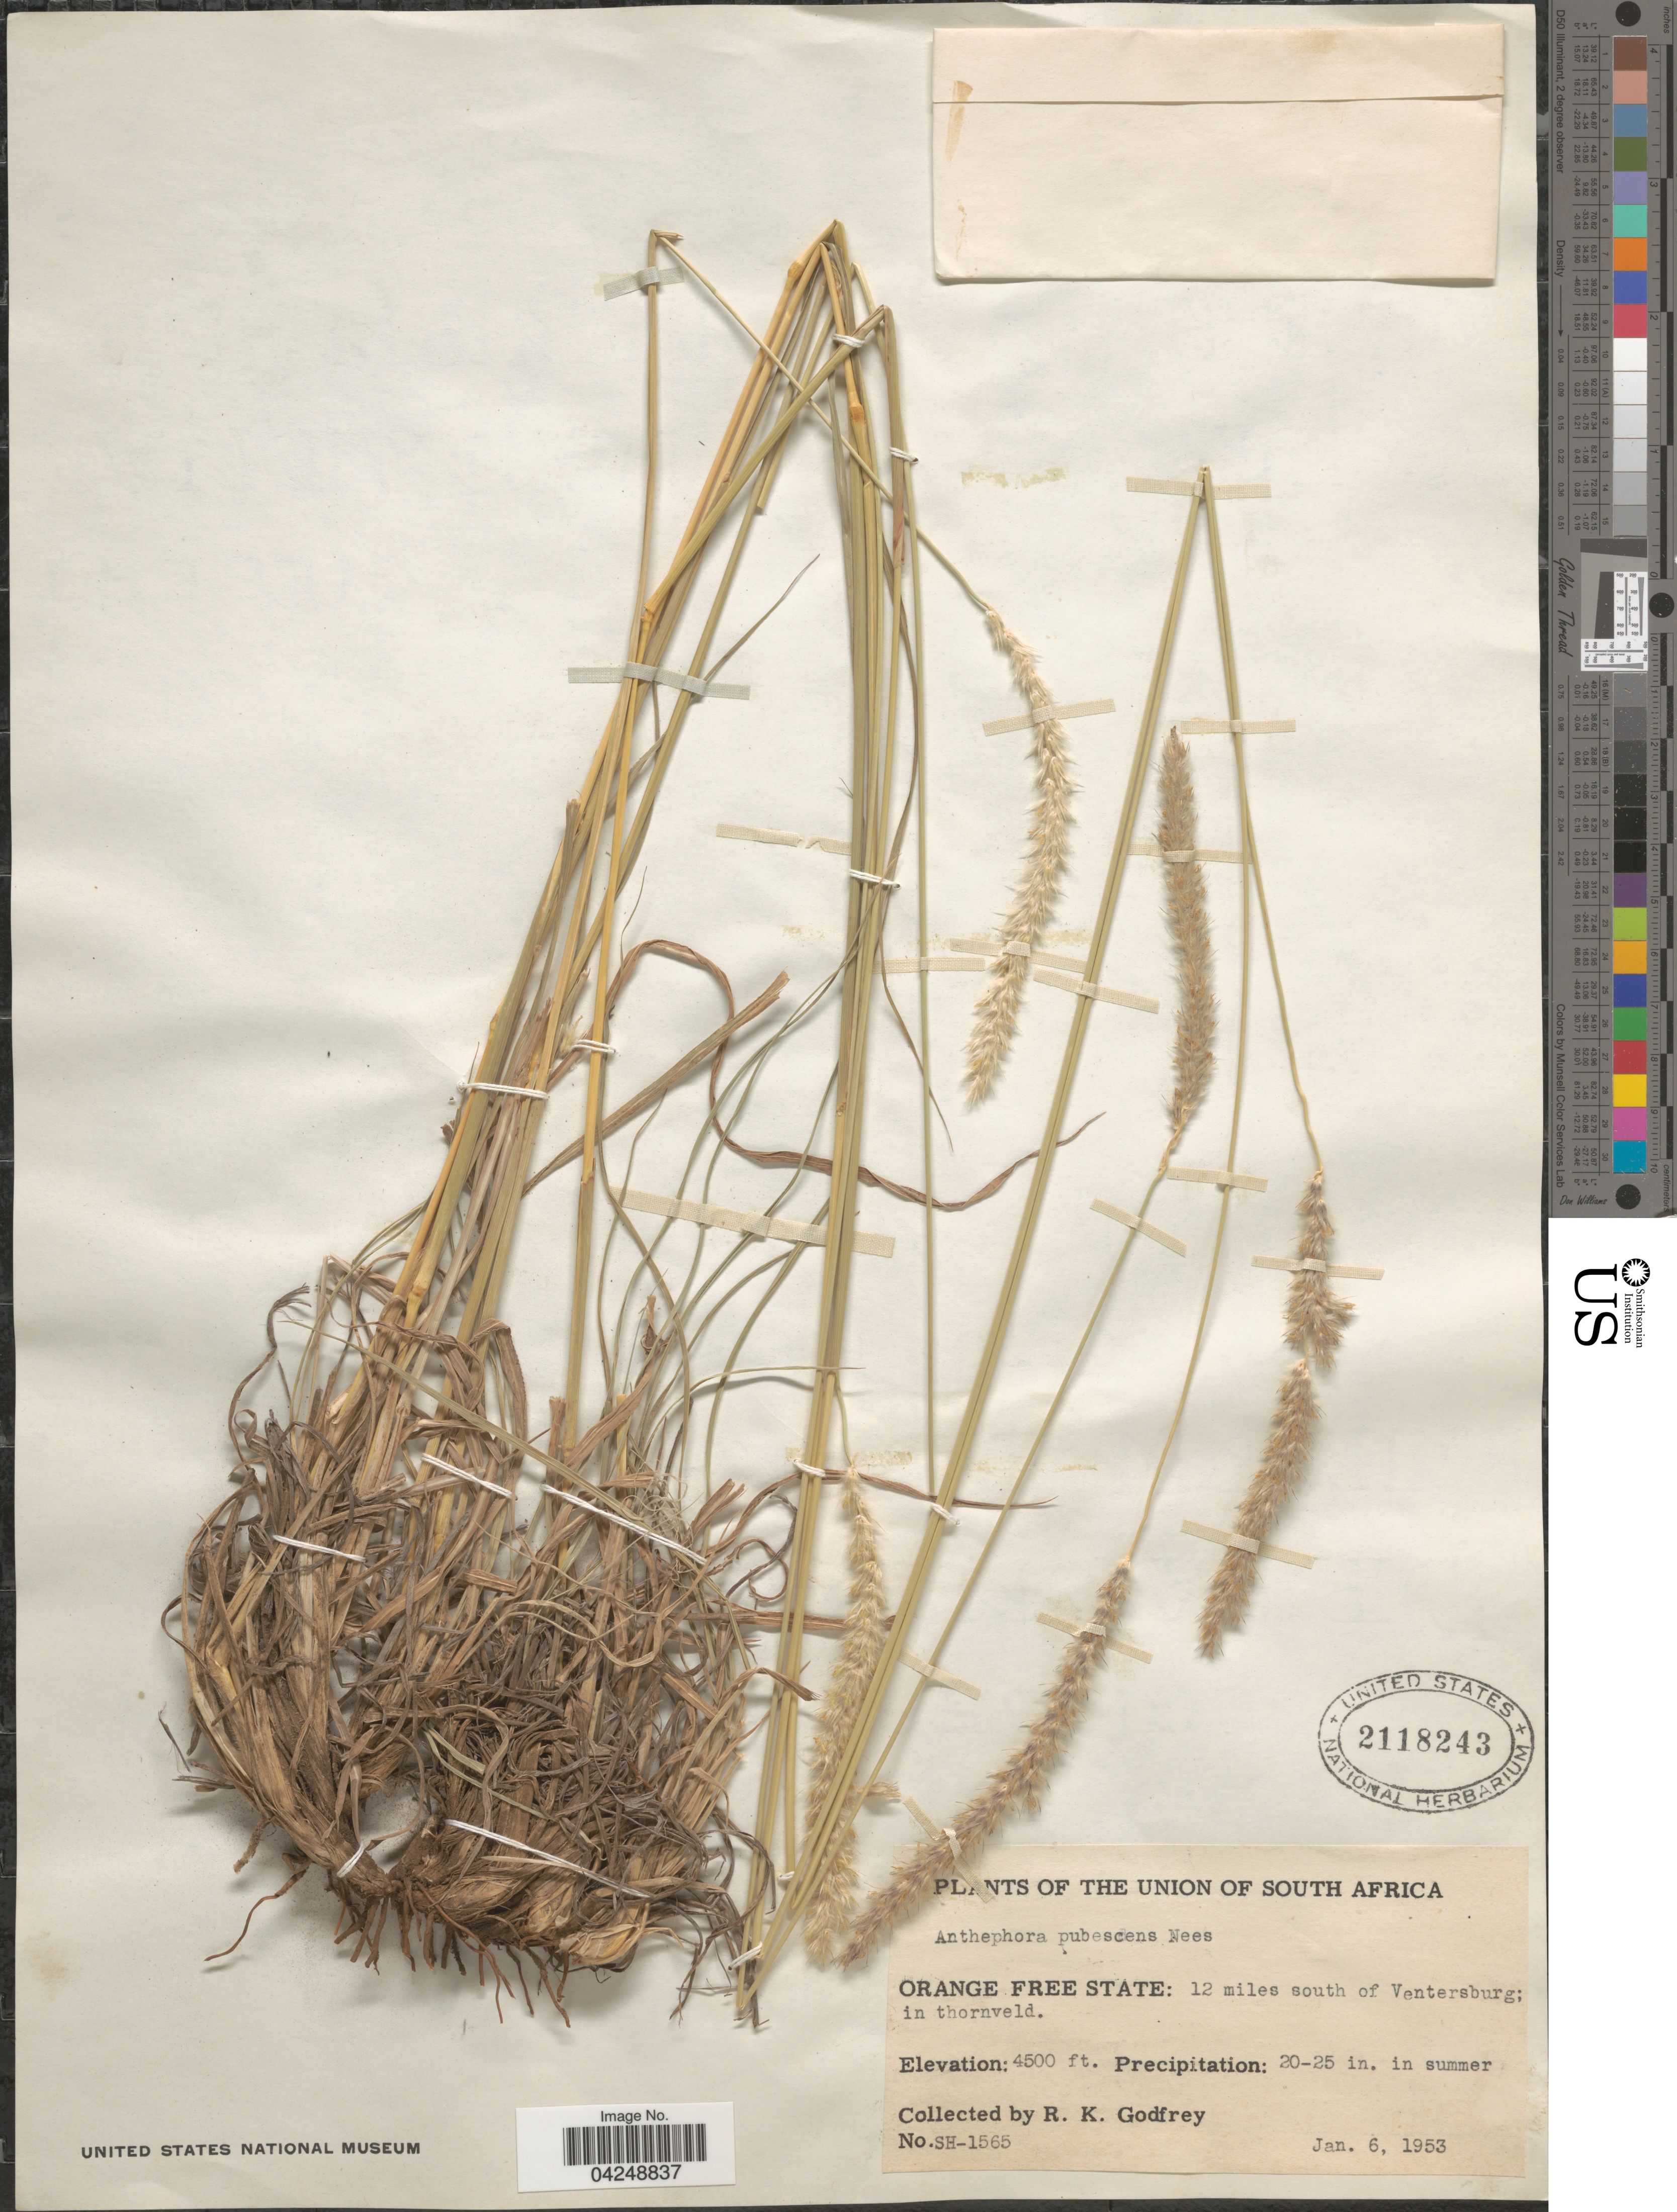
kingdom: Plantae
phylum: Tracheophyta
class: Liliopsida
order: Poales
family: Poaceae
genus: Anthephora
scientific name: Anthephora pubescens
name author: Nees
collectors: R. K. Godfrey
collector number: SH-1565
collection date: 1953-01-06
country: South Africa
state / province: Free State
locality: The Union of South Africa. Orange Free State: 12 miles south of Ventersburg; in thornveld.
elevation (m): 1372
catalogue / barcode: US 2118243